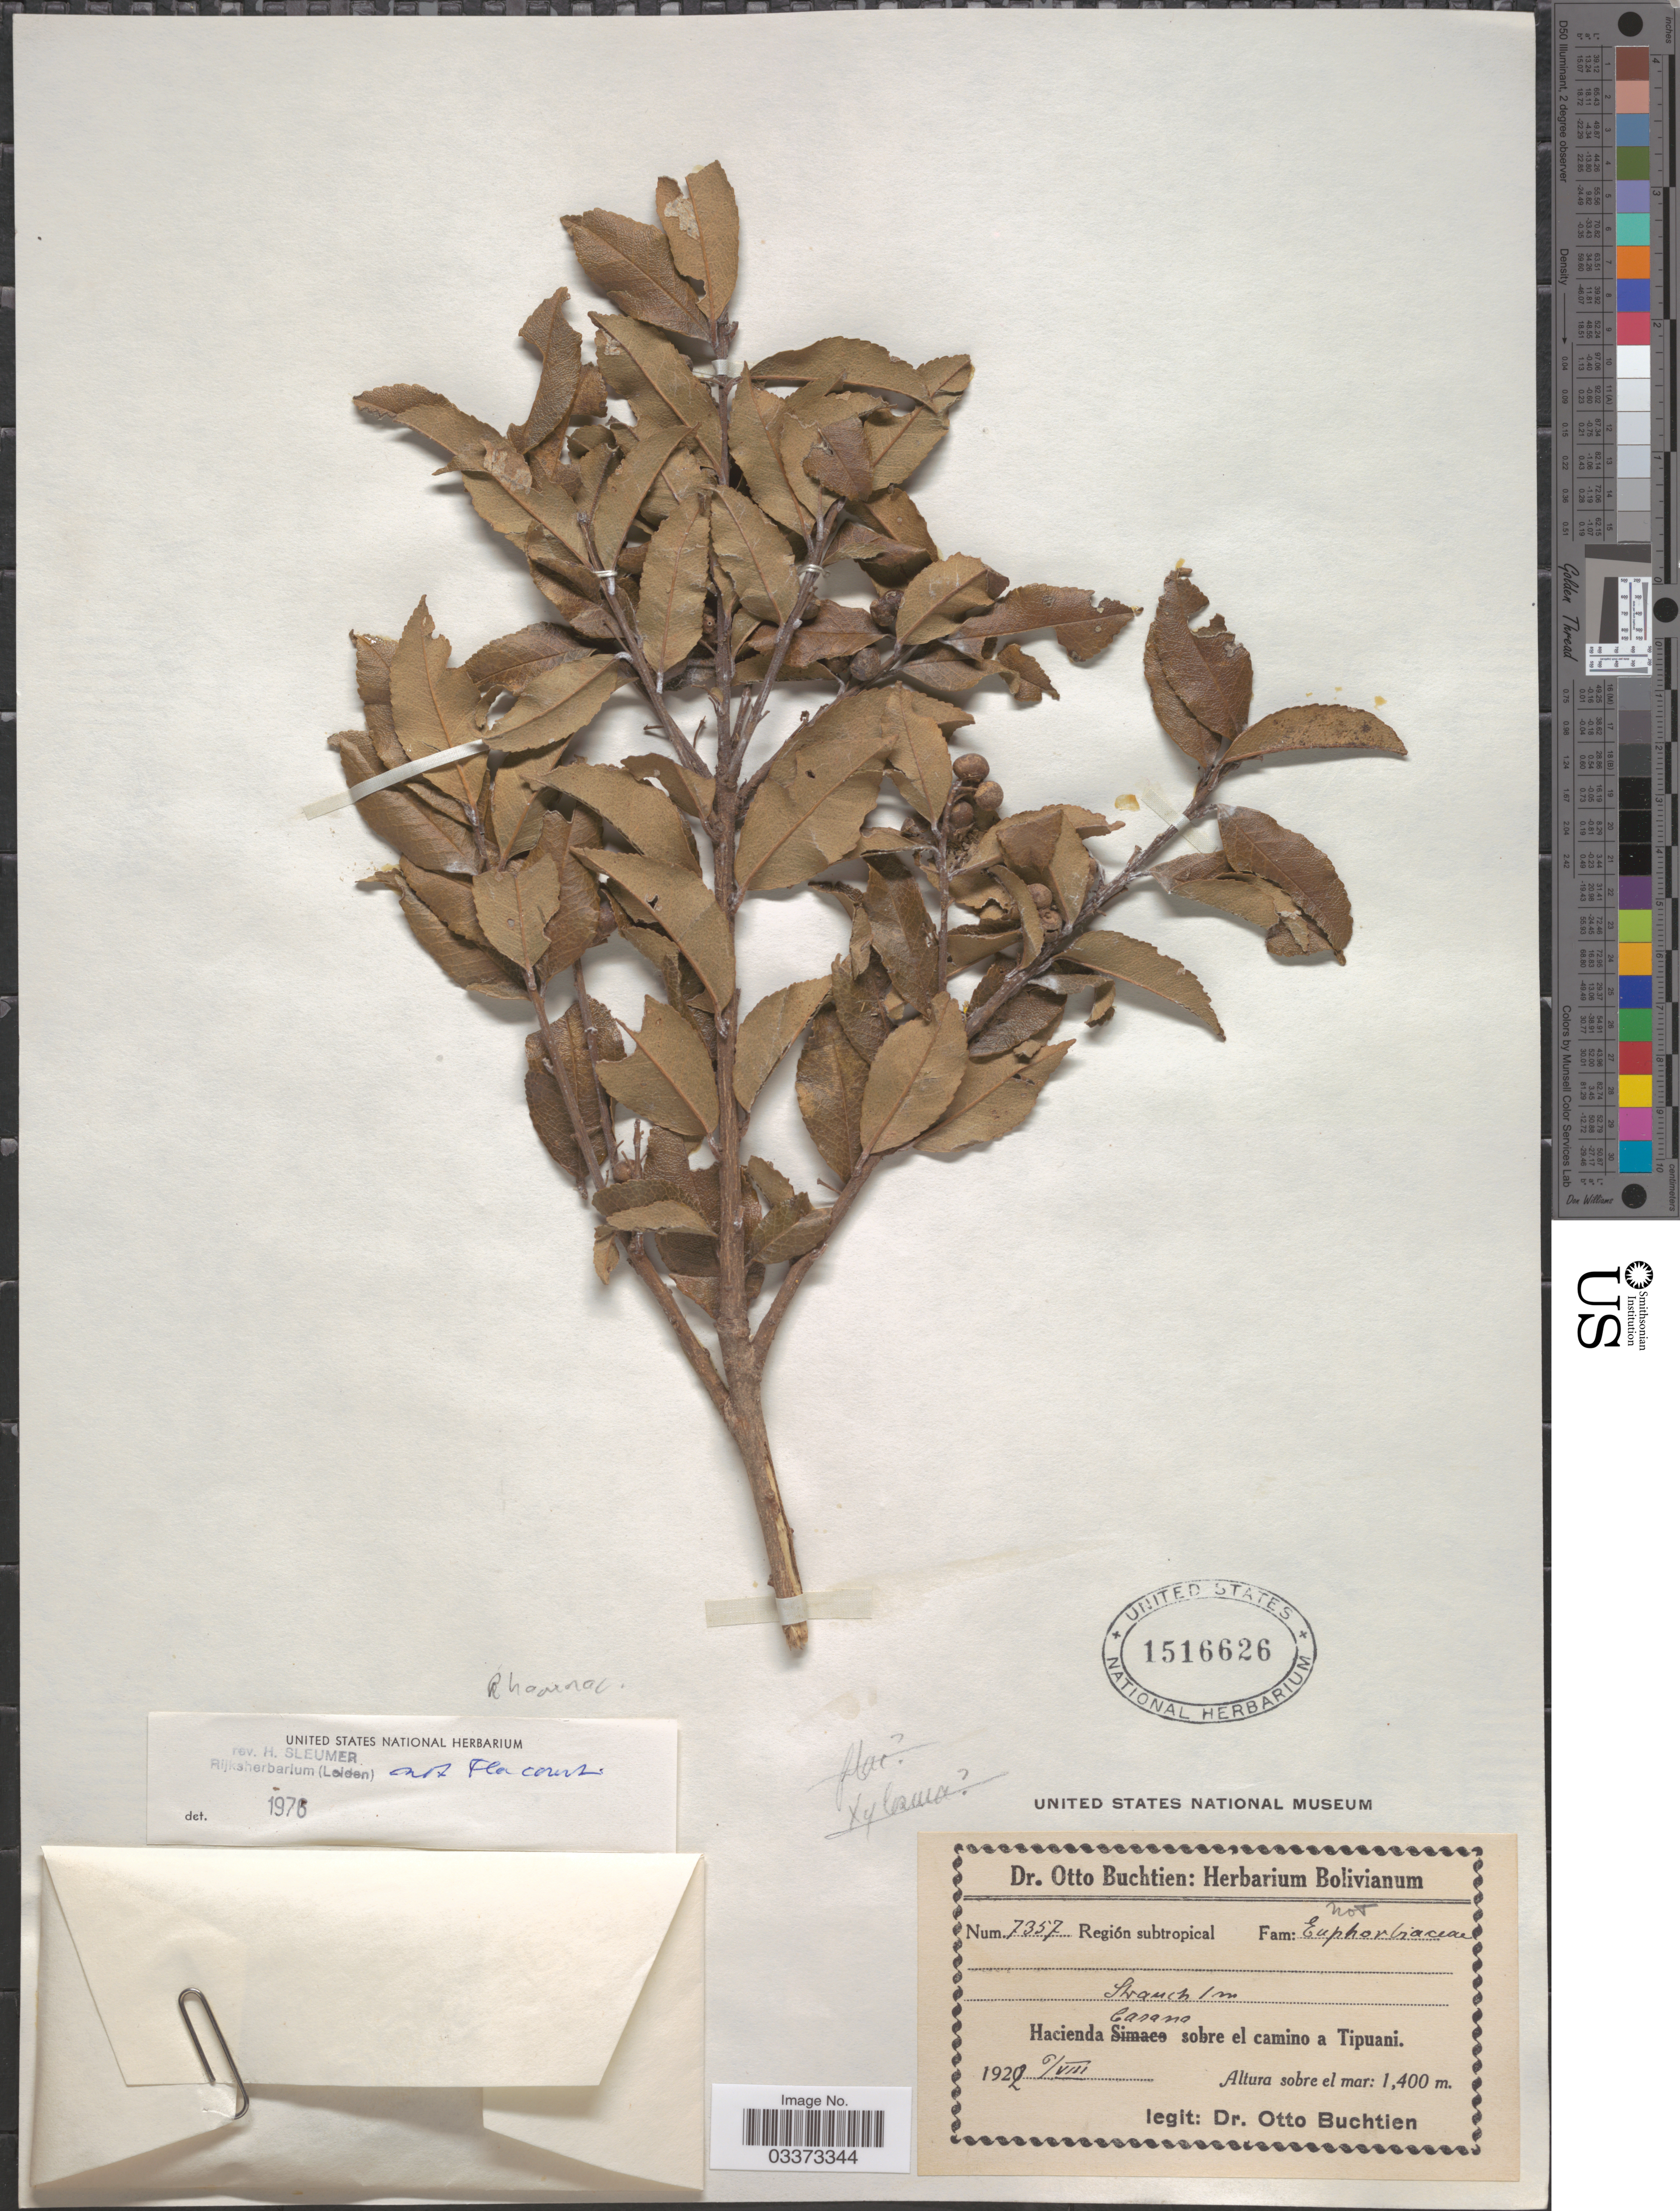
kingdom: Plantae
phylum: Tracheophyta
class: Magnoliopsida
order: Aquifoliales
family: Aquifoliaceae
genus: Ilex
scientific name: Ilex sp.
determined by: Figueira, Mauricio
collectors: O. Buchtien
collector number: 7357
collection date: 1922-08-06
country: Bolivia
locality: Hacienda Casana sobre el camino a Tipuani.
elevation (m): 1400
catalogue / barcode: US 1516626